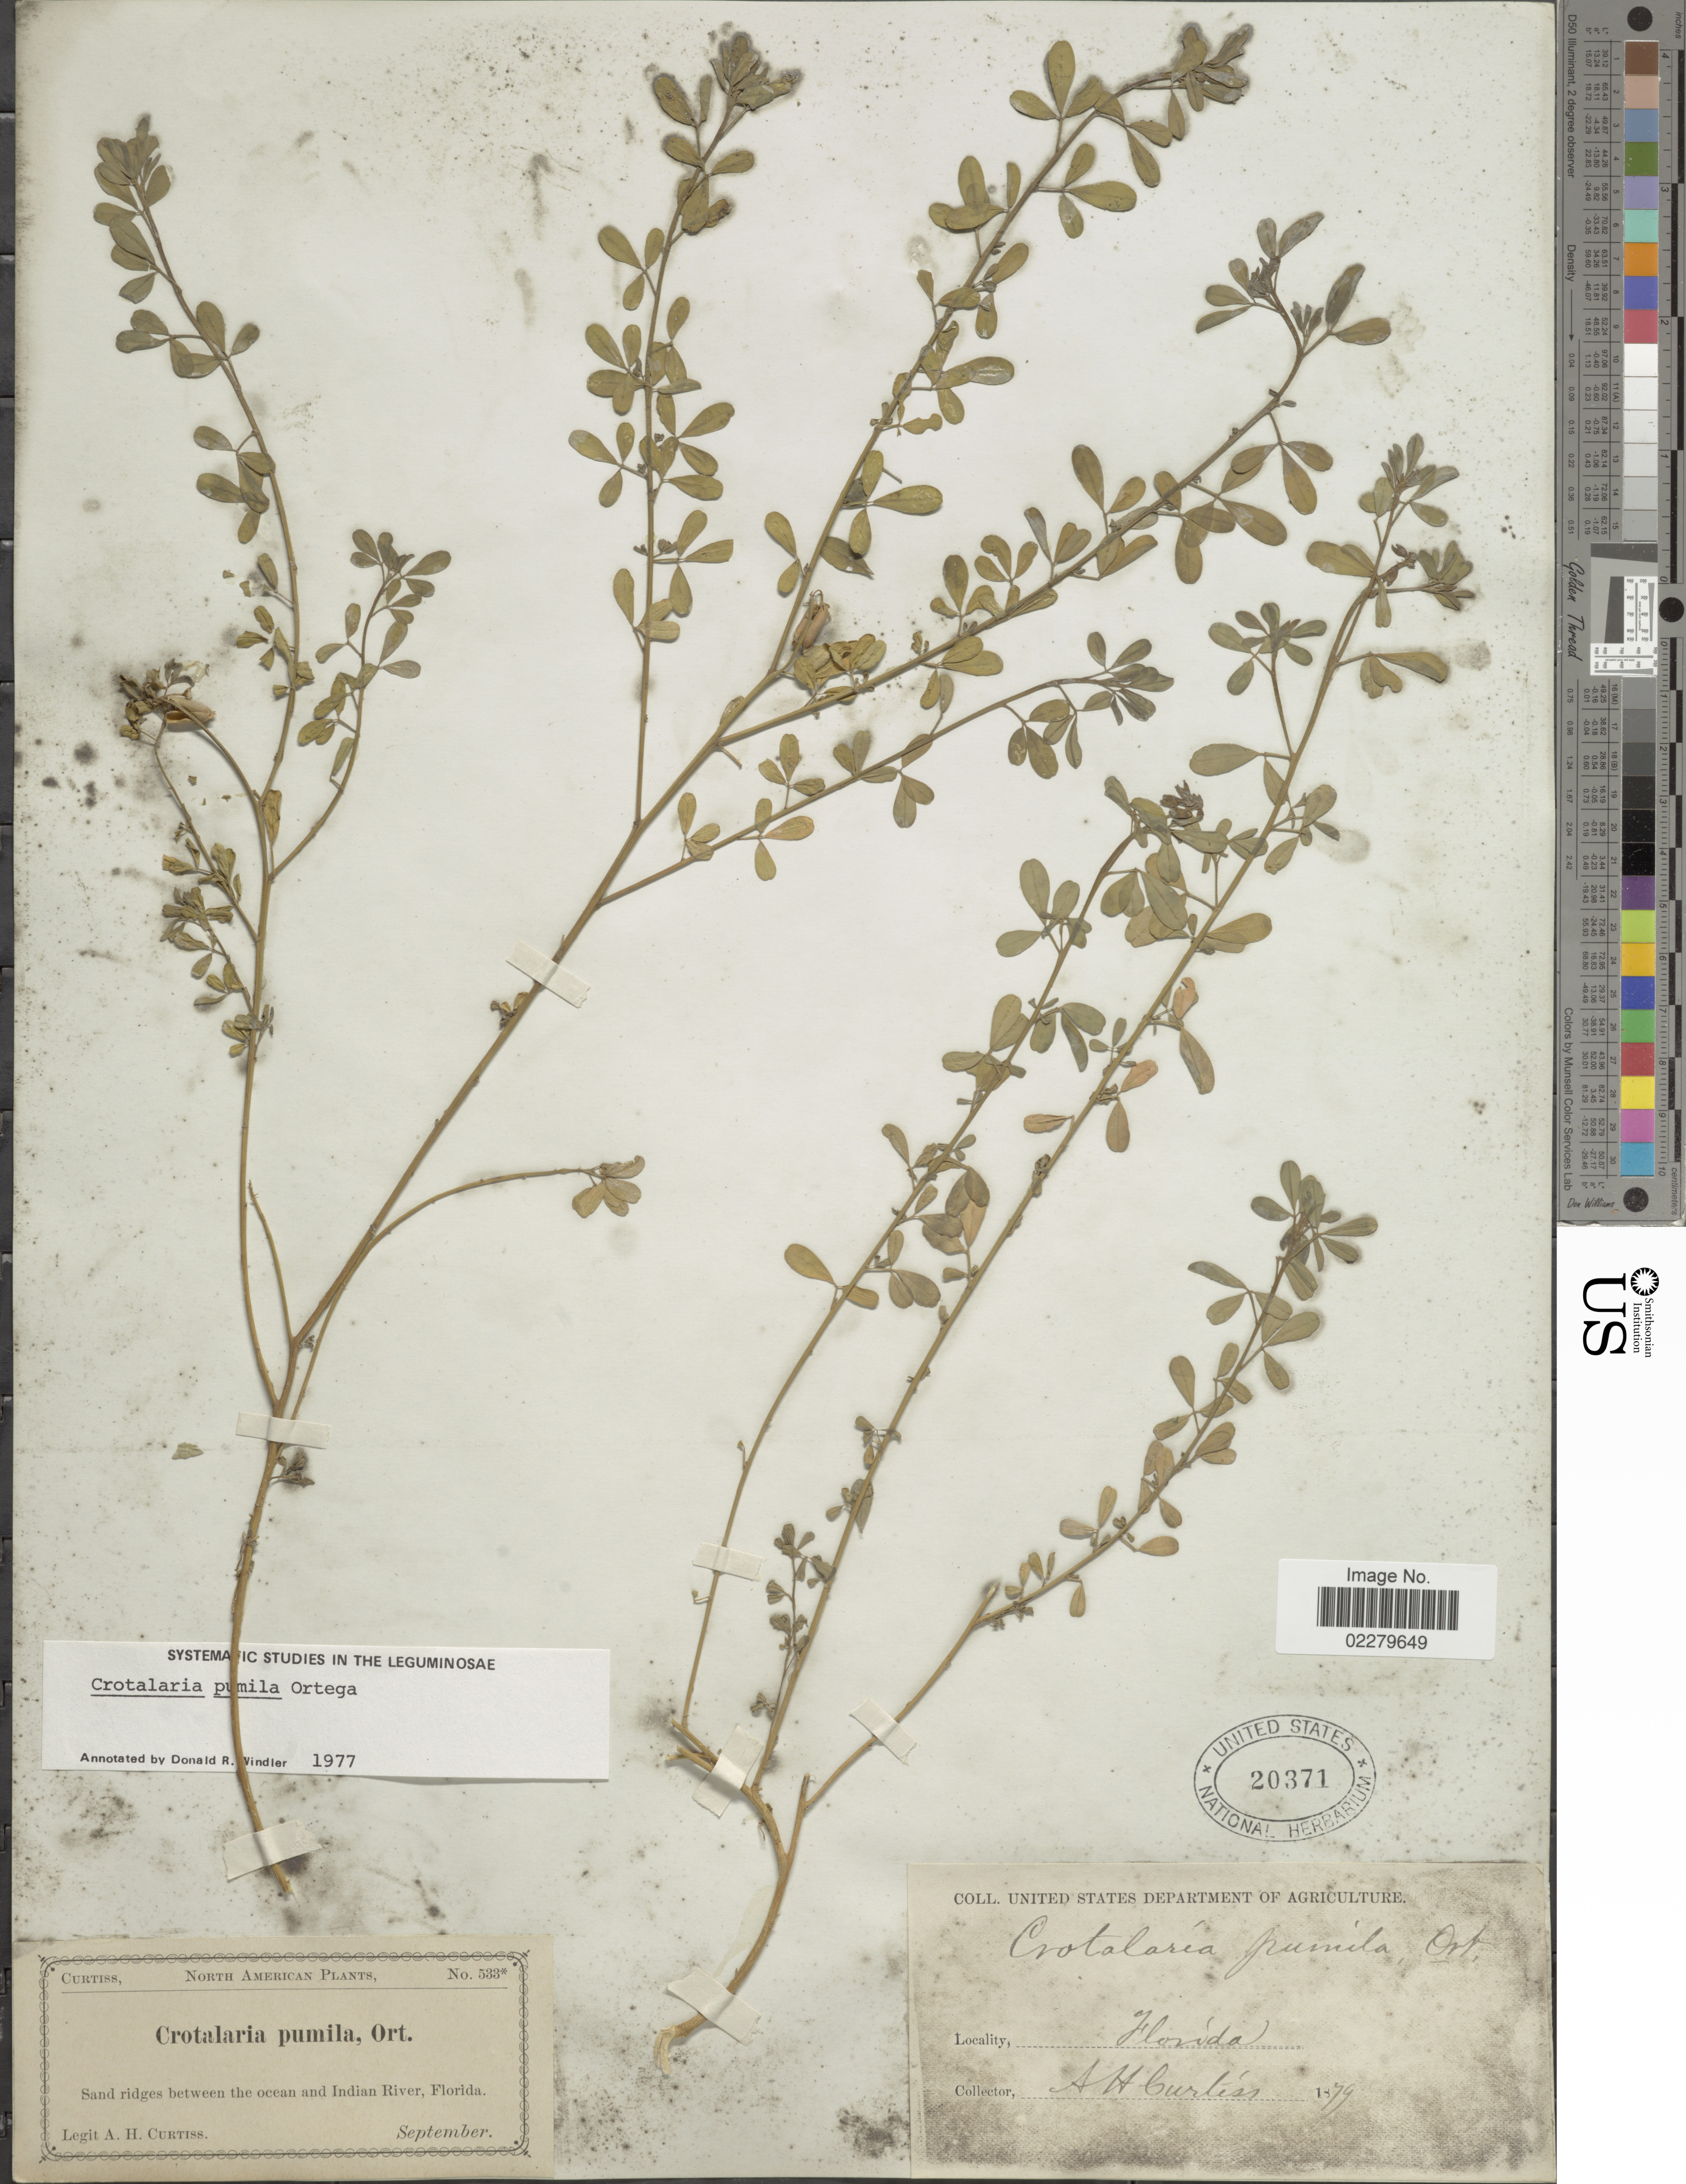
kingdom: Plantae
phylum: Tracheophyta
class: Magnoliopsida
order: Fabales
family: Fabaceae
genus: Crotalaria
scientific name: Crotalaria pumila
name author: Ortega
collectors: A. H. Curtiss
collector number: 533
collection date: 1879-09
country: United States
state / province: Florida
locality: Sand ridges between the ocean and Indian River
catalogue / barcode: US 20371